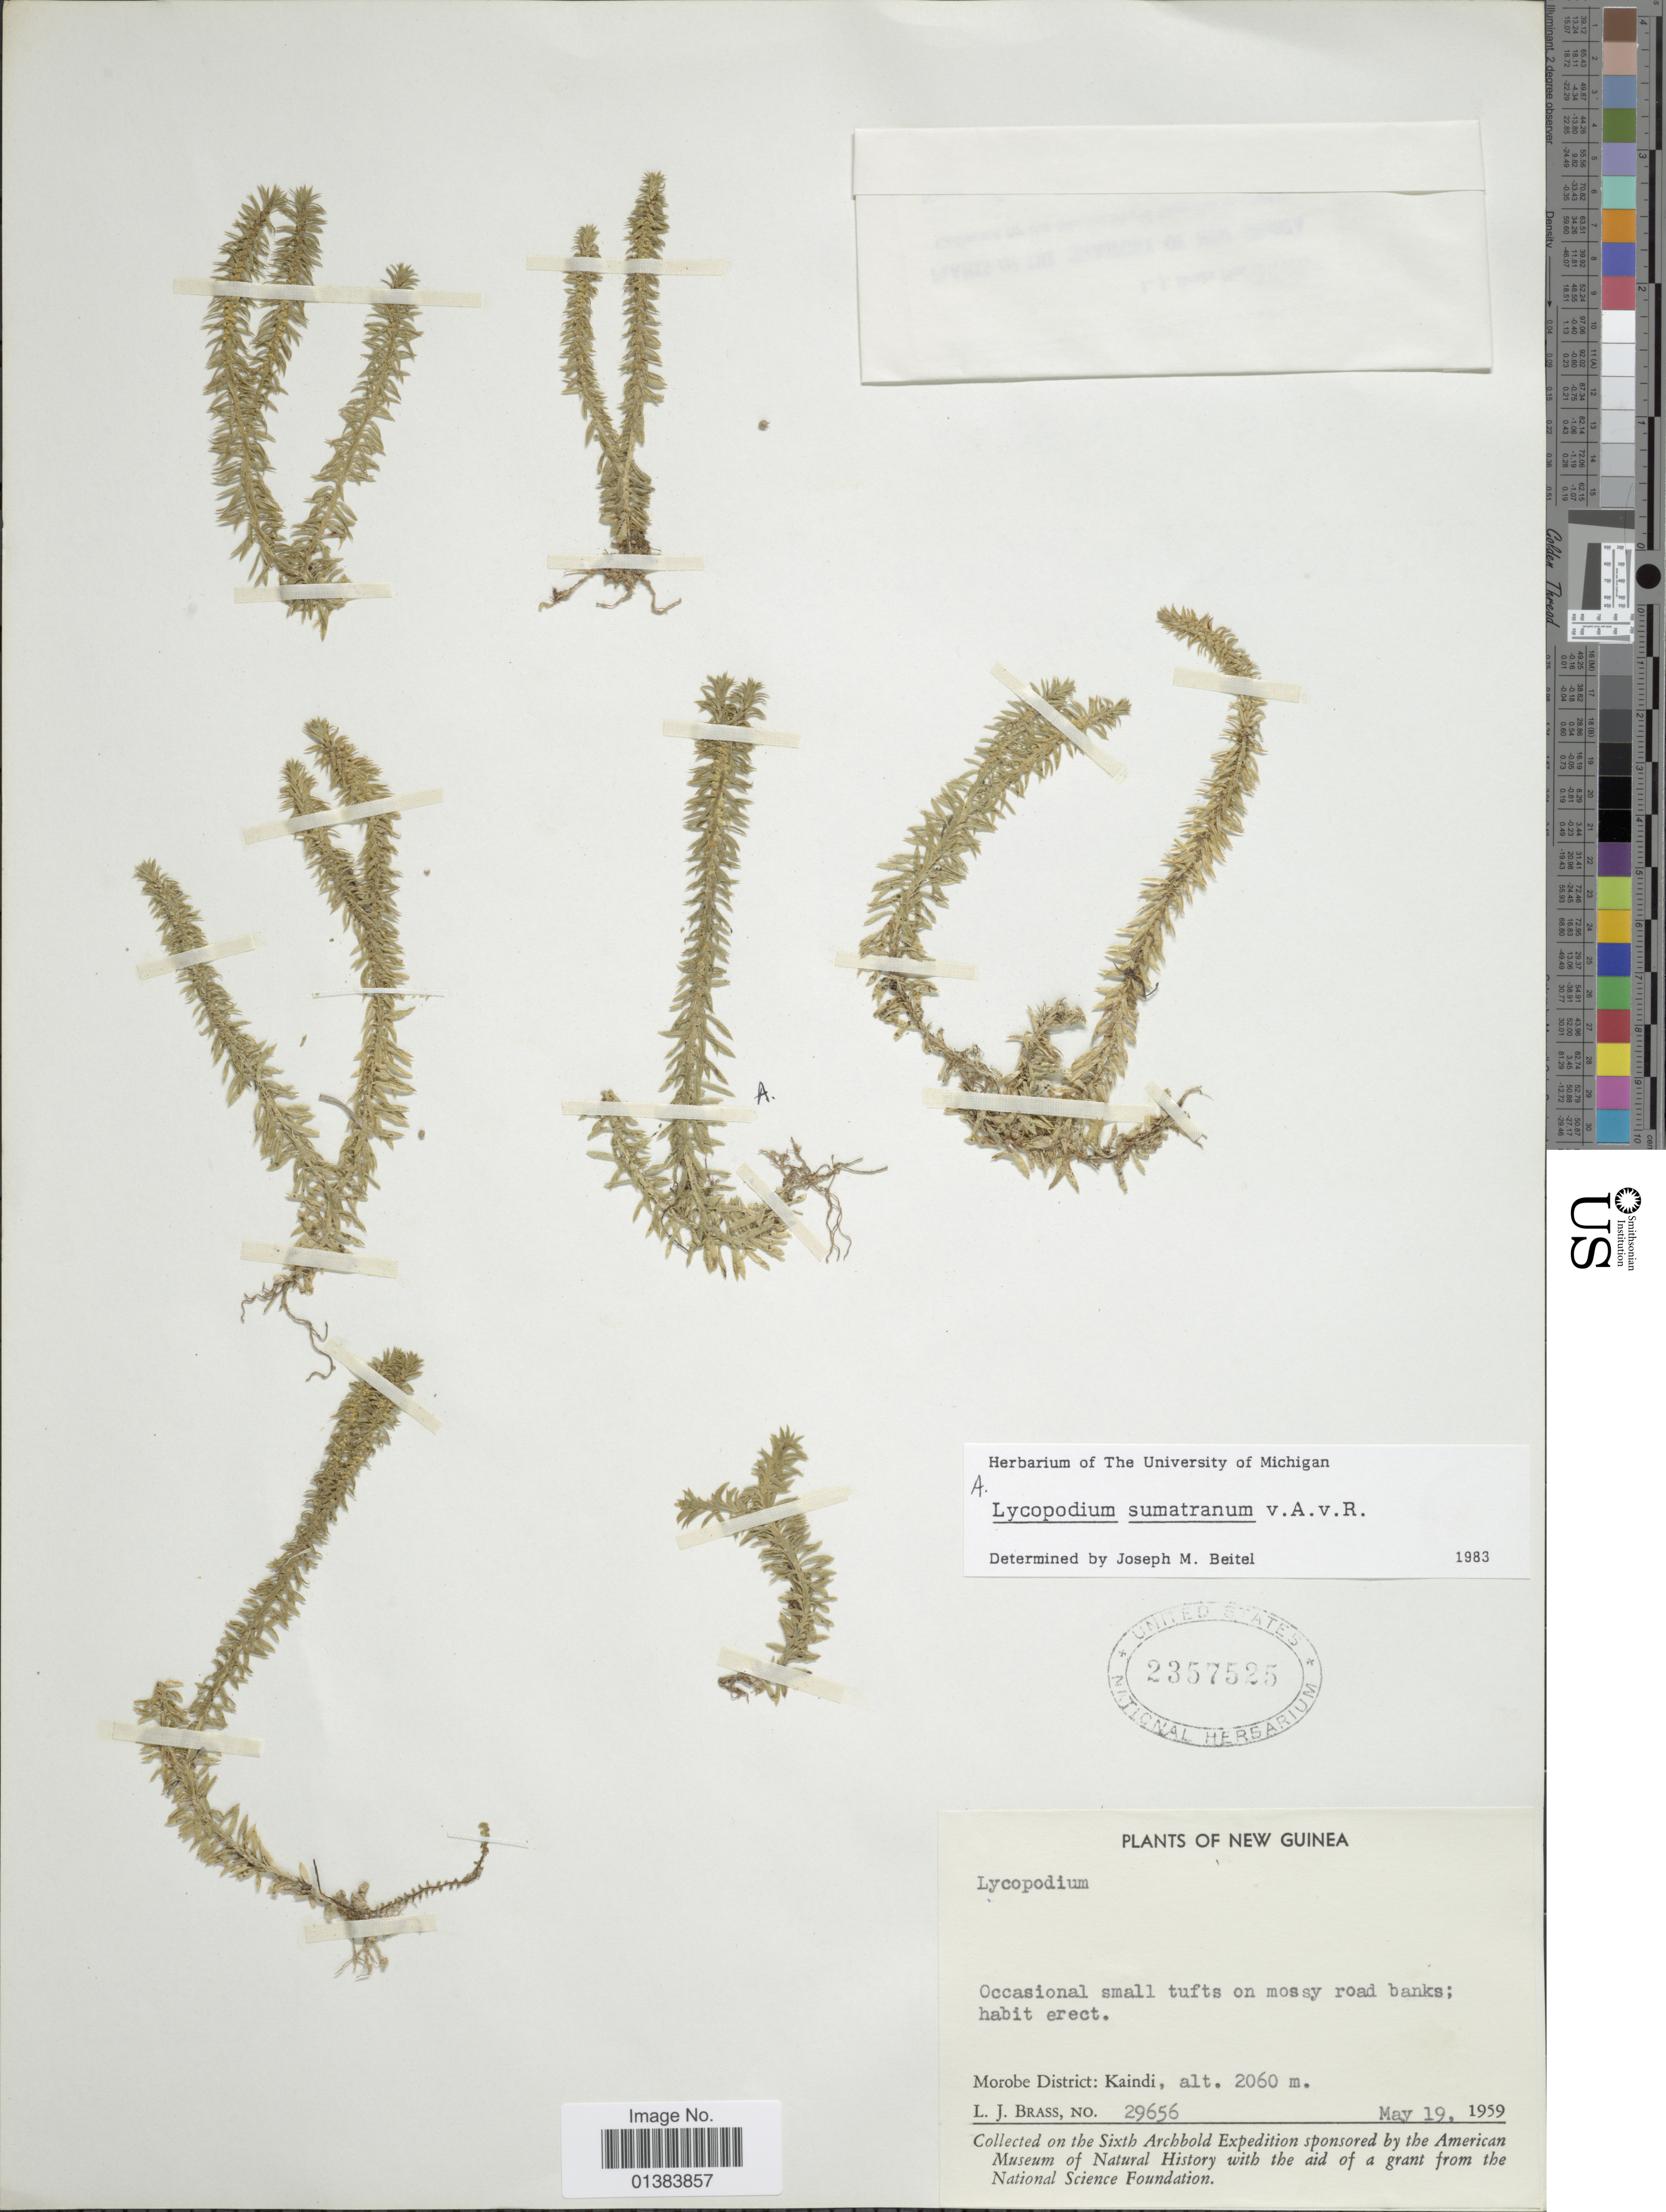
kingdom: Plantae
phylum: Tracheophyta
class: Lycopodiopsida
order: Lycopodiales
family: Lycopodiaceae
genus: Huperzia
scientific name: Huperzia sumatrana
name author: (Alderw.) Holub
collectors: L. J. Brass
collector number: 29656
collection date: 1959-05-19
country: Papua New Guinea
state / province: Morobe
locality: New Guinea, Kaindi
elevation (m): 2060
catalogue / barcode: US 2357525